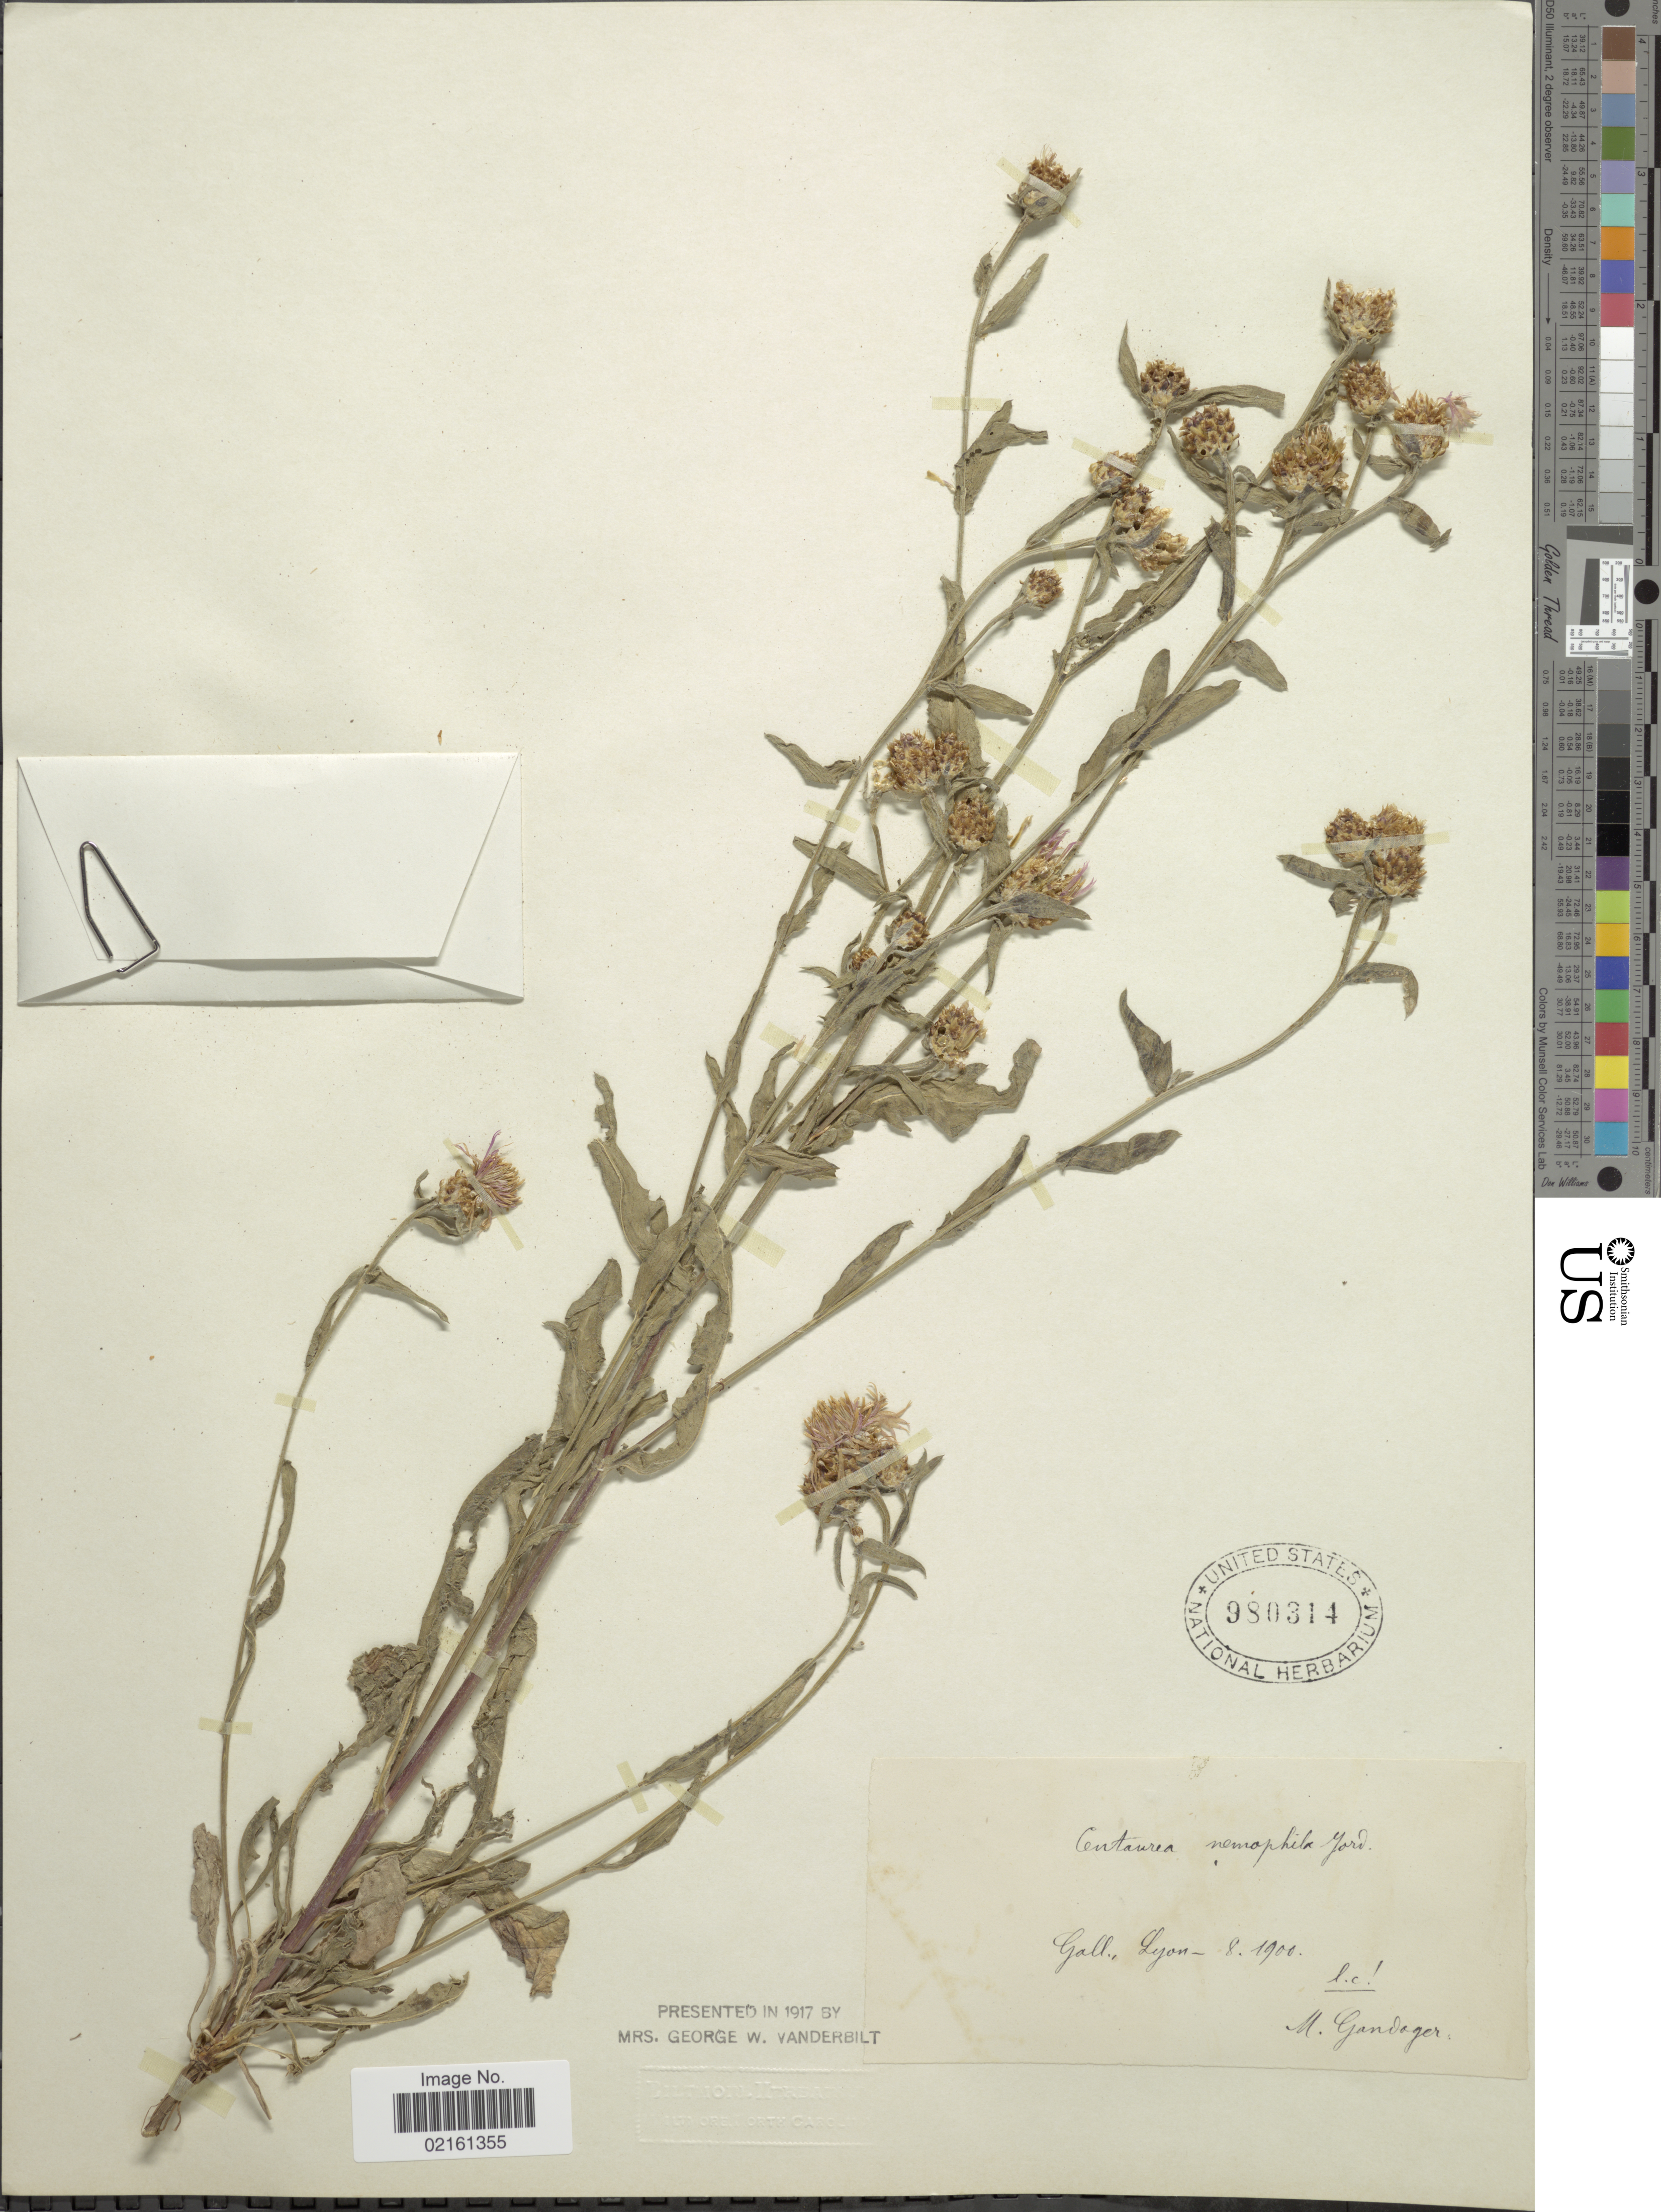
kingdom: Plantae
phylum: Tracheophyta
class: Magnoliopsida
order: Asterales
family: Asteraceae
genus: Centaurea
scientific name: Centaurea jacea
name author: L.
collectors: M. Gandoger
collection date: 1900-08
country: France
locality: Gall., Lyon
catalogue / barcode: US 980314